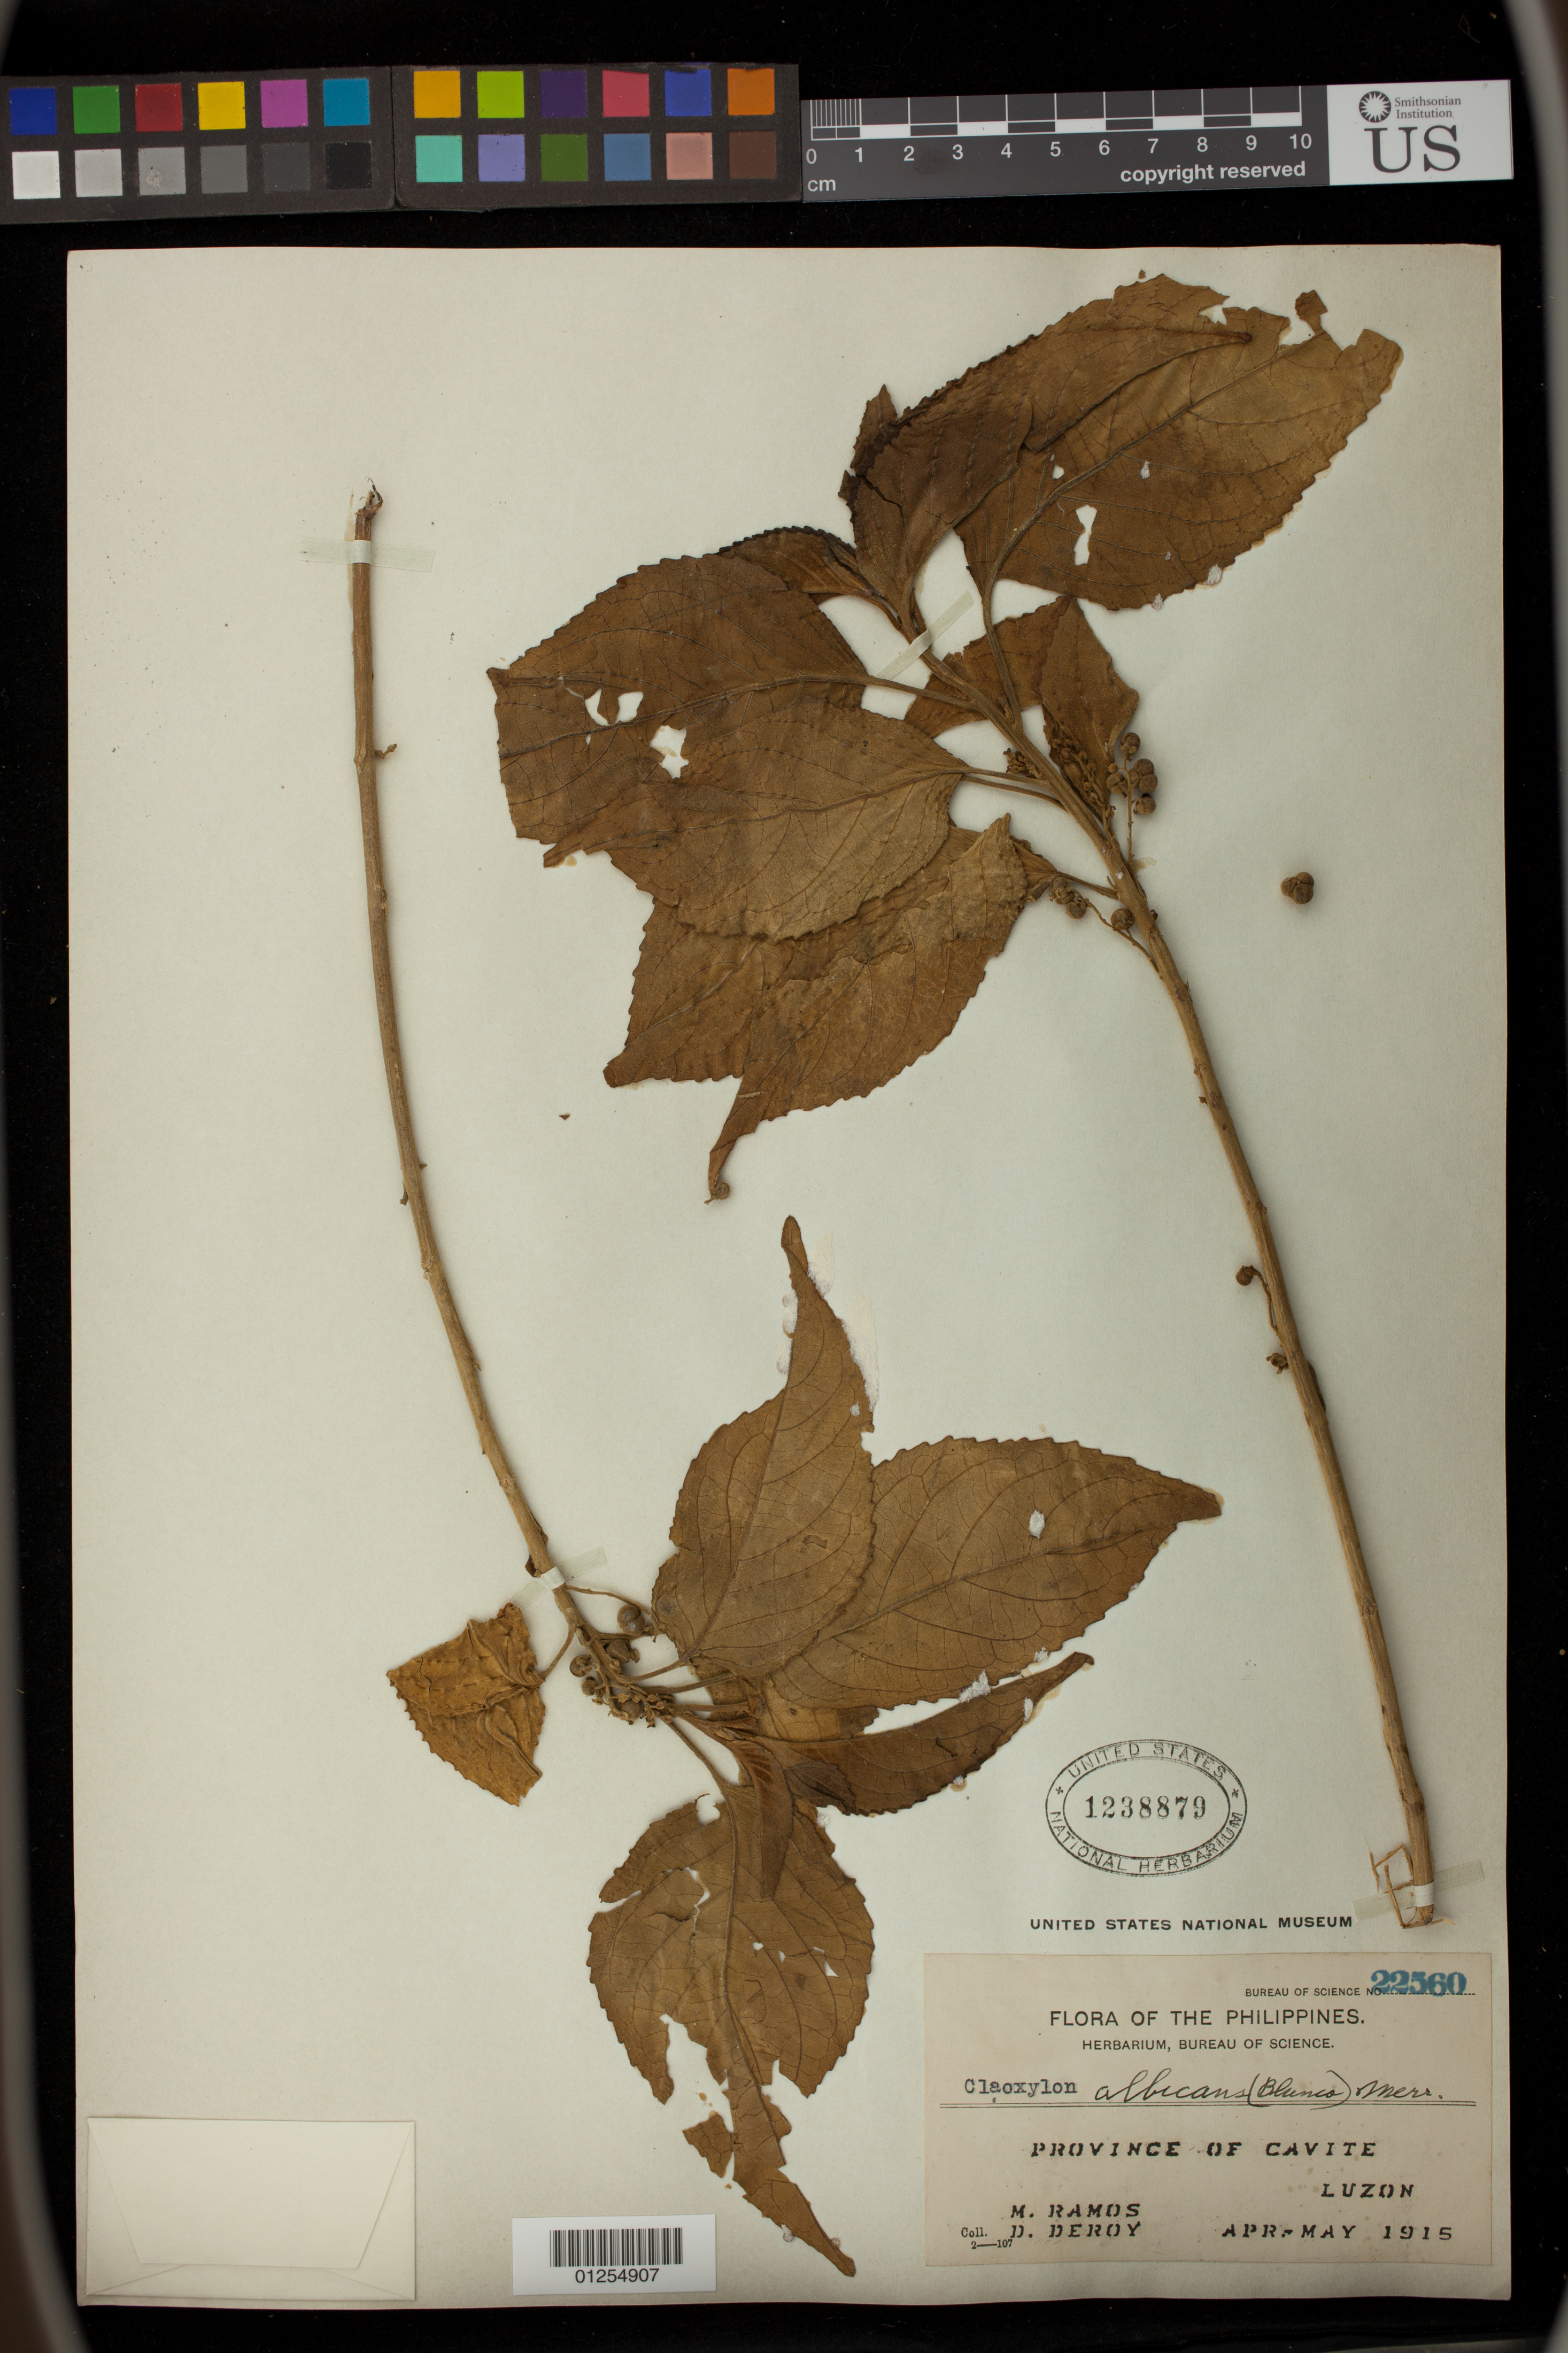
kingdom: Plantae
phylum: Tracheophyta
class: Magnoliopsida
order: Malpighiales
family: Euphorbiaceae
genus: Claoxylon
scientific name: Claoxylon albicans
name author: (Blanco) Merr.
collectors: M. Ramos & D. Deroy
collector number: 22560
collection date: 1915-04/1915-05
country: Philippines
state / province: Calabarzon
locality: Cavite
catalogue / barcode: US 1238879